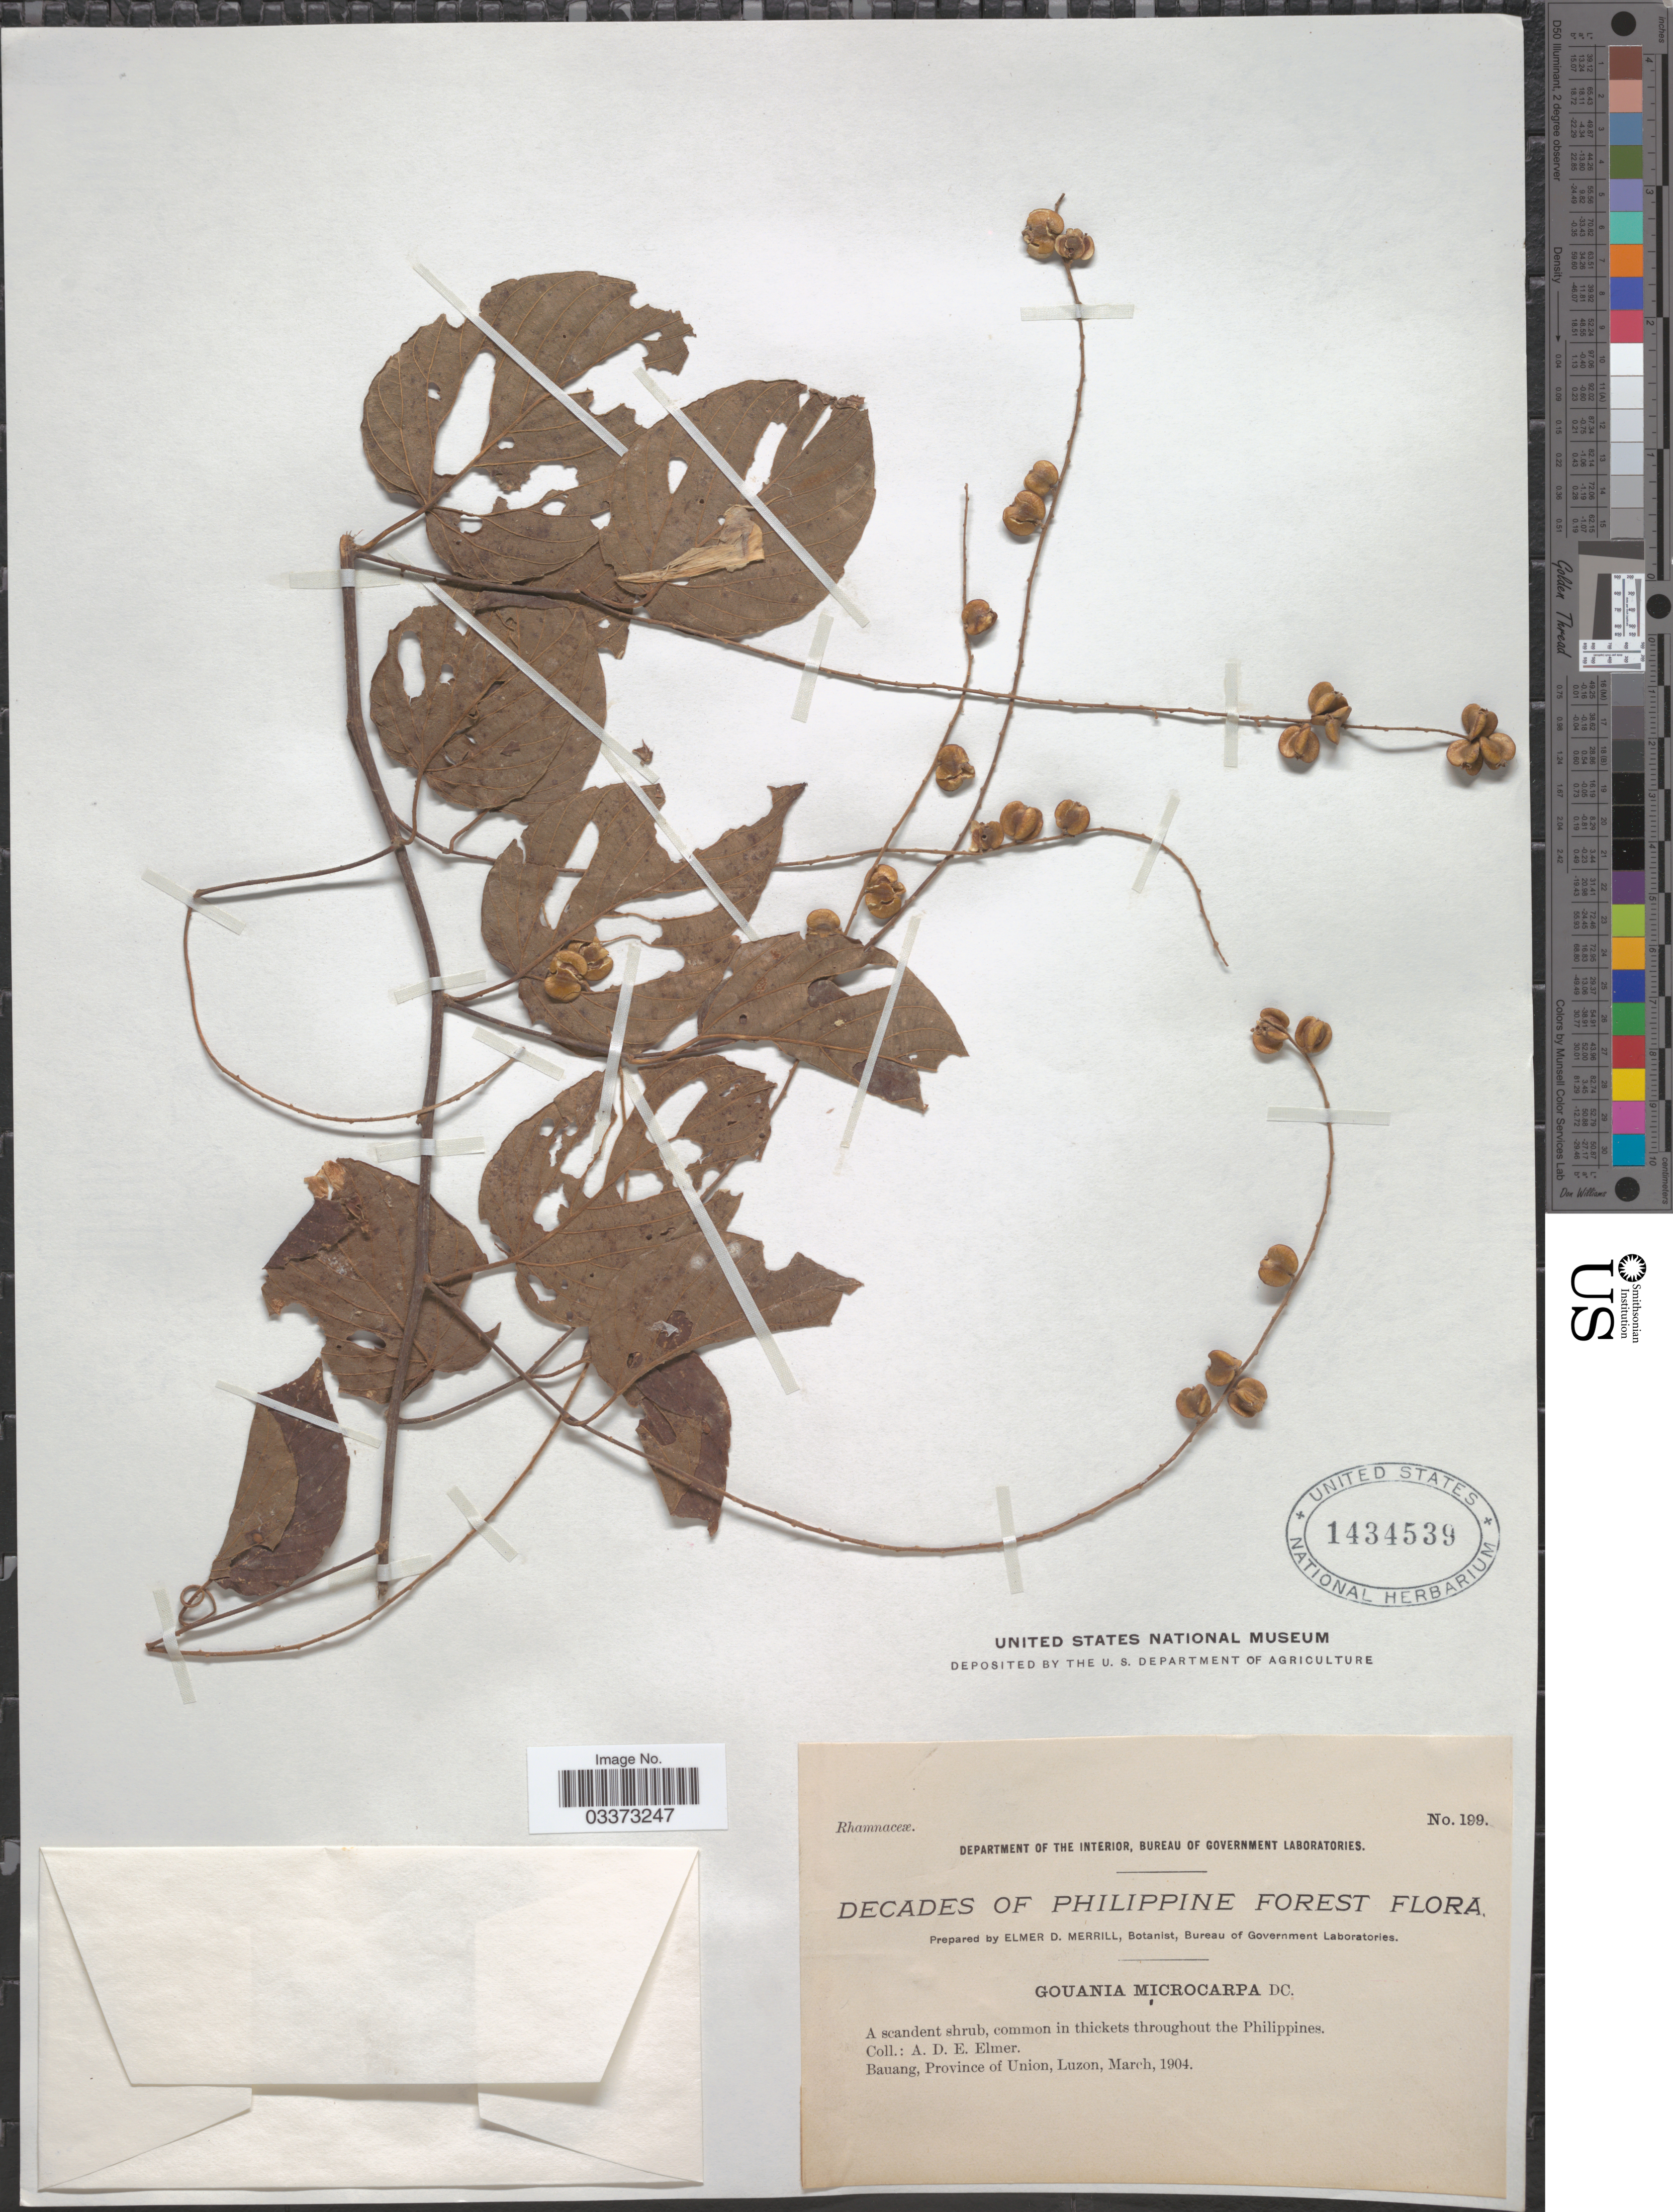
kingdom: Plantae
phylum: Tracheophyta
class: Magnoliopsida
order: Rosales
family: Rhamnaceae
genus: Gouania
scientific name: Gouania microcarpa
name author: DC.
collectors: A. D. E. Elmer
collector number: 199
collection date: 1904-03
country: Philippines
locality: Bauang, Province of Union, Luzon.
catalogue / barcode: US 1434539